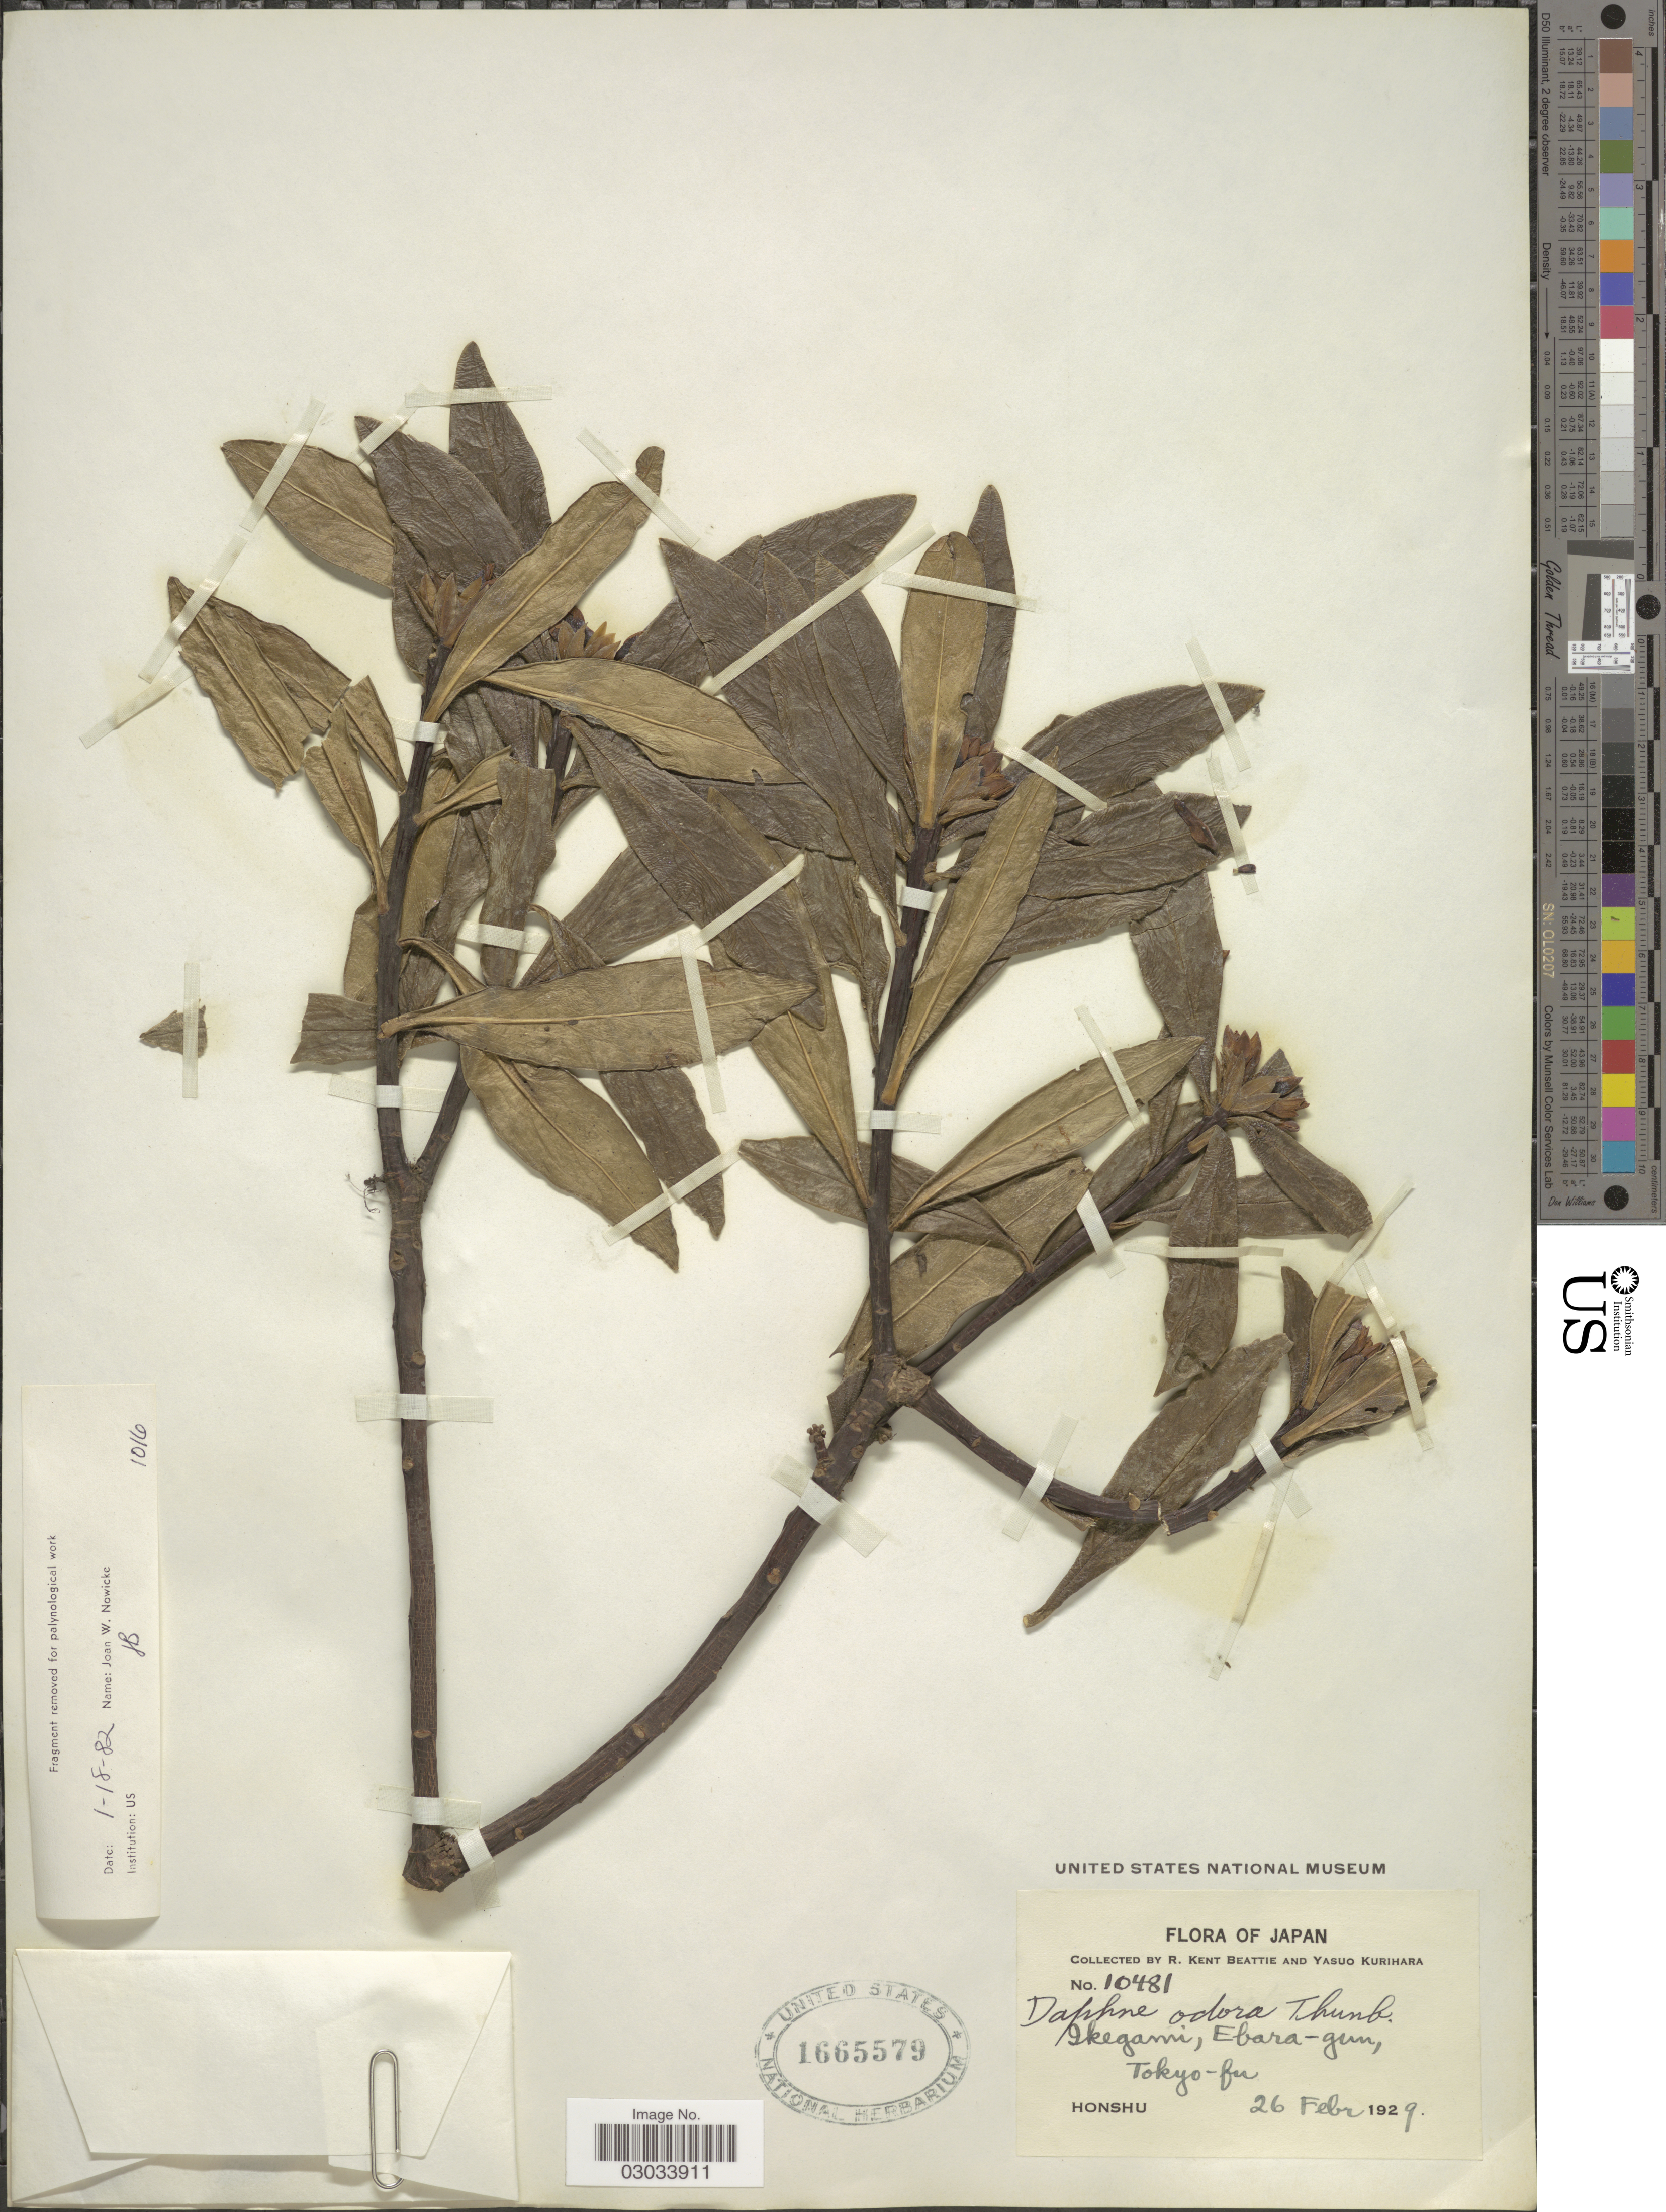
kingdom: Plantae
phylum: Tracheophyta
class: Magnoliopsida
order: Malvales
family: Thymelaeaceae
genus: Daphne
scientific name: Daphne odora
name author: Thunb.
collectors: R. K. Beattie & Y. Kurihara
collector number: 10481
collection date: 1929-02-26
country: Japan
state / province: Tokyo, Federal City of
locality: Ikegami, Ebara-gun, Tokyo-fu. Honshu.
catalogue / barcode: US 1665579